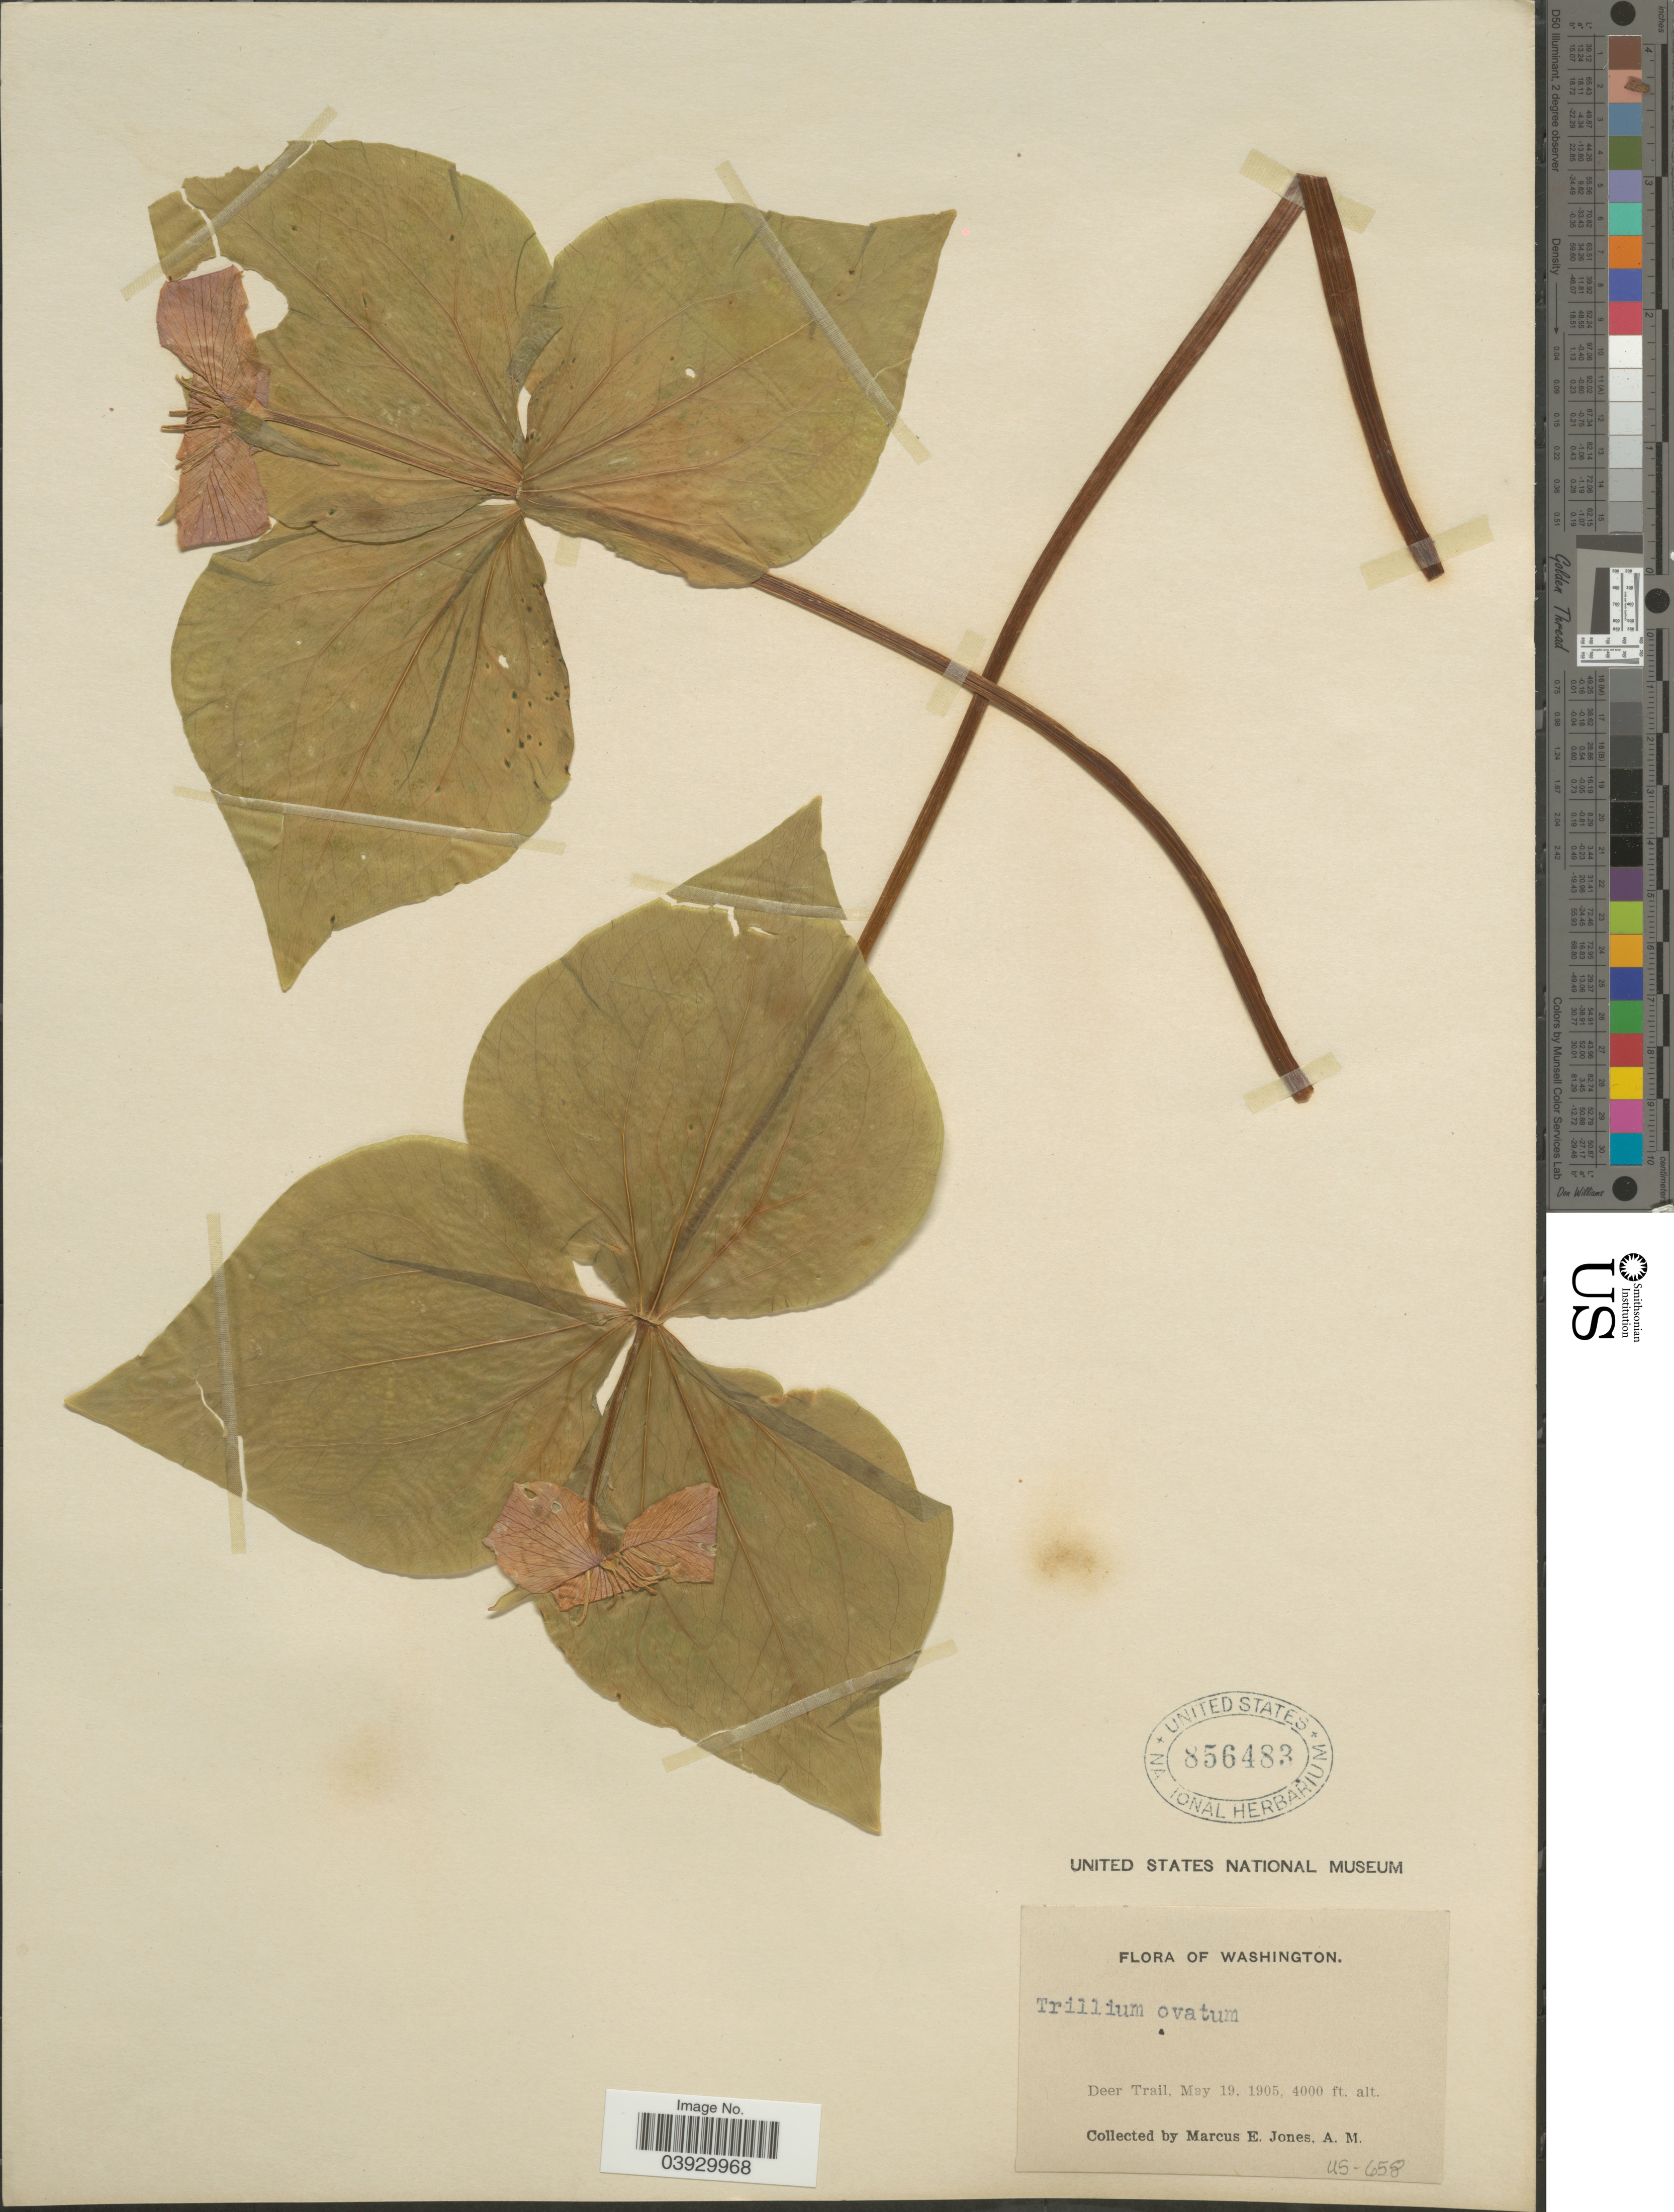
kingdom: Plantae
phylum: Tracheophyta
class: Liliopsida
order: Liliales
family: Melanthiaceae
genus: Trillium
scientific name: Trillium ovatum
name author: Pursh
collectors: M. E. Jones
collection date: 1905-05-19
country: United States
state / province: Washington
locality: Deer Trail.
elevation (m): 1219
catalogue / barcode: US 856483